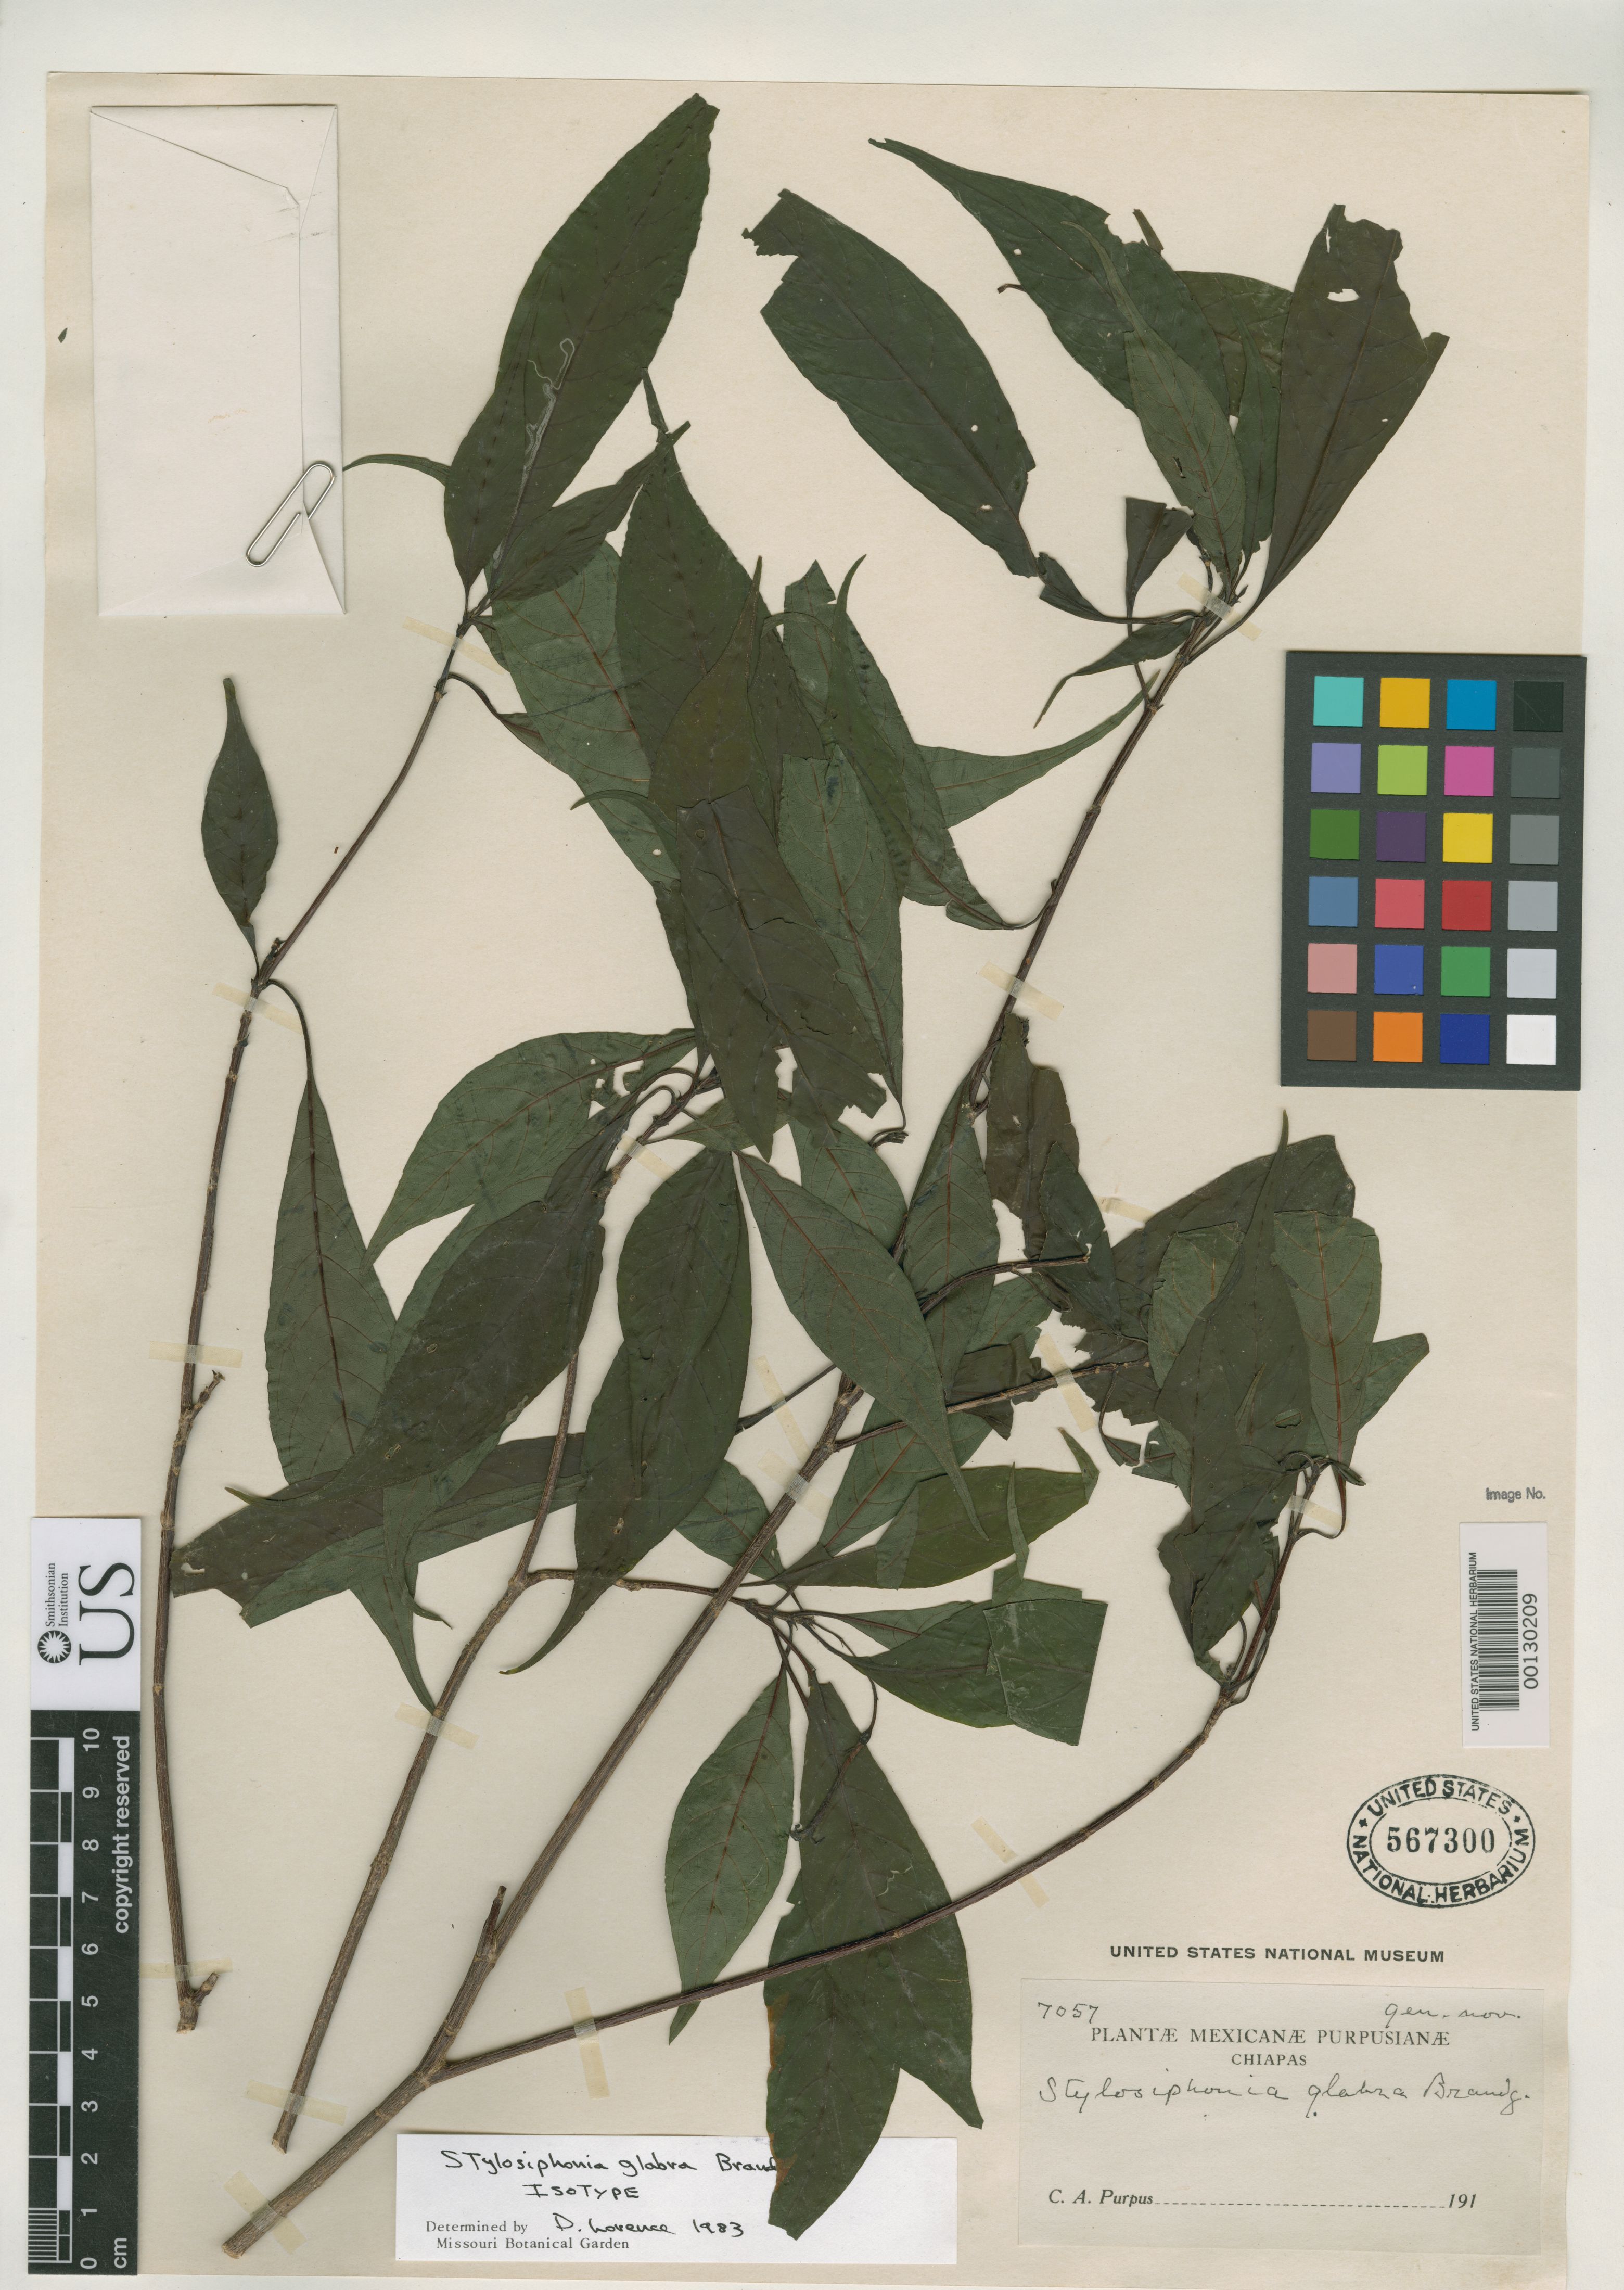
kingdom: Plantae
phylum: Tracheophyta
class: Magnoliopsida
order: Gentianales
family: Rubiaceae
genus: Stylosiphonia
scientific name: Stylosiphonia glabra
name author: Brandegee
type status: Isotype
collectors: C. A. Purpus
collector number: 7057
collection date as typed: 1913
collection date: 1913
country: Mexico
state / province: Chiapas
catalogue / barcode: US 567300